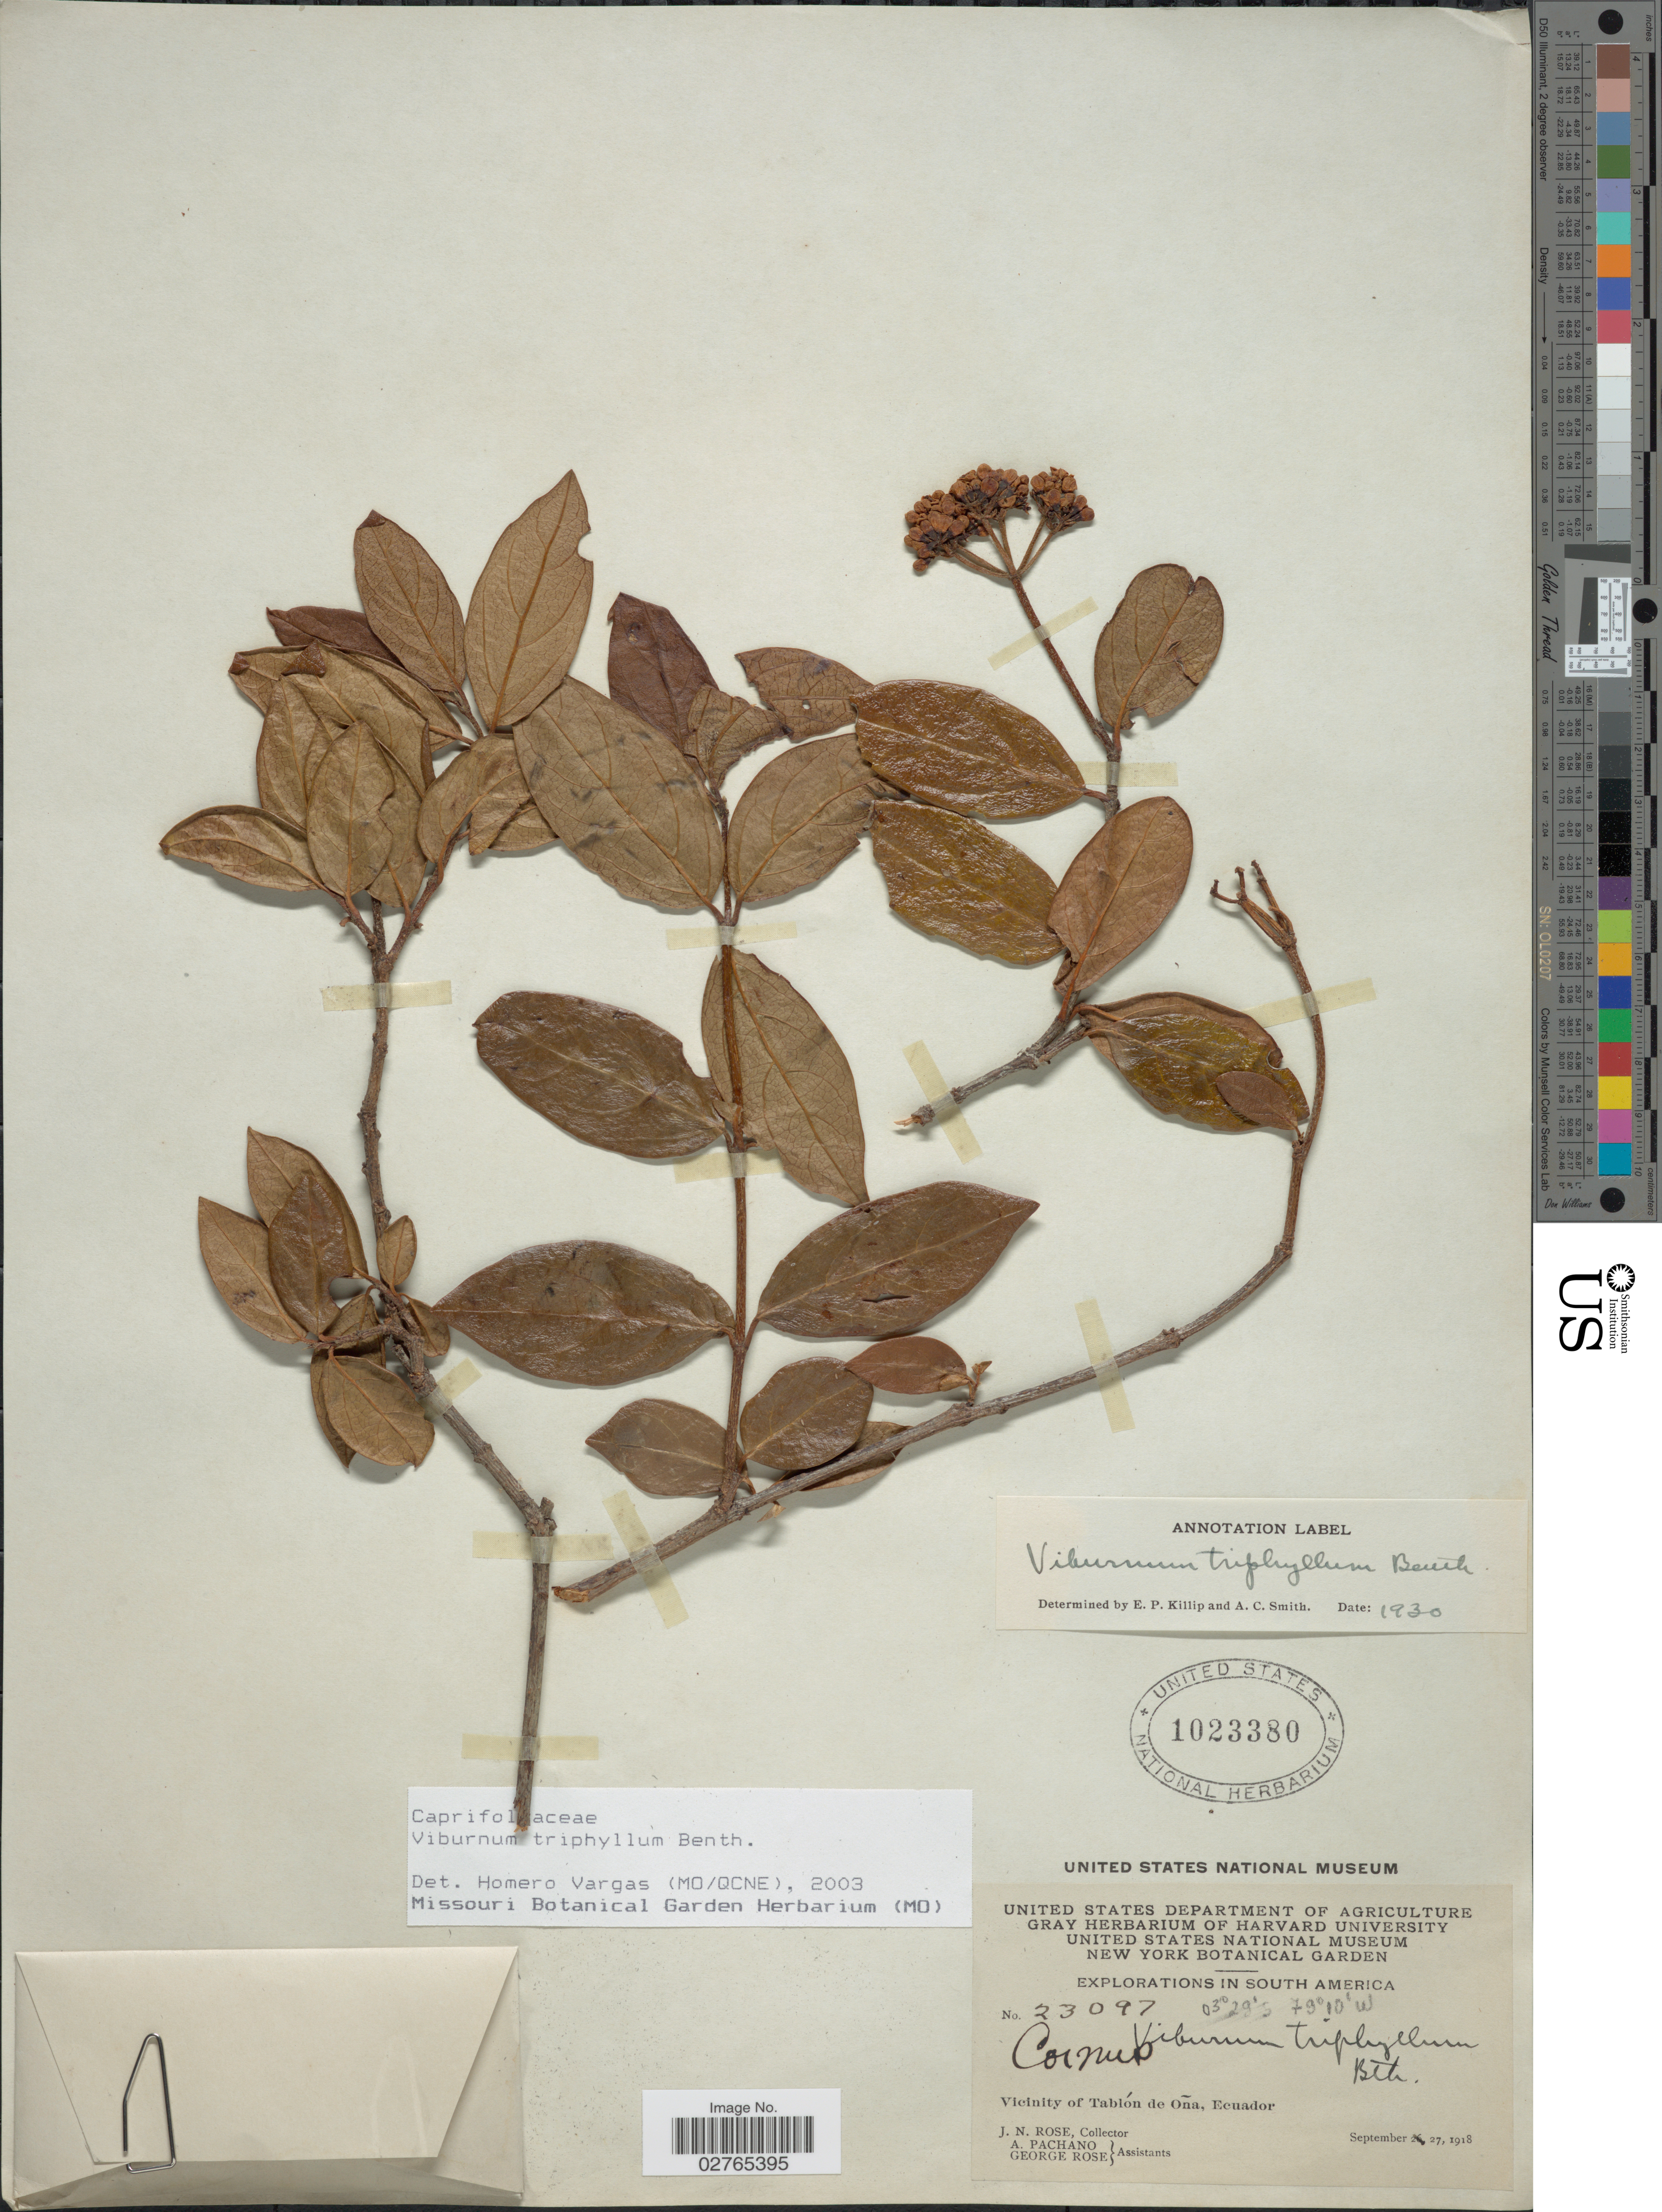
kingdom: Plantae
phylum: Tracheophyta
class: Magnoliopsida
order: Dipsacales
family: Viburnaceae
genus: Viburnum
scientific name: Viburnum triphyllum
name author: Benth.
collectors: J. N. Rose, A. Pachano & G. Rose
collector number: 23097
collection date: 1918-09-27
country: Ecuador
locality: Vicinity of Tablón de Oña.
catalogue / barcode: US 1023380